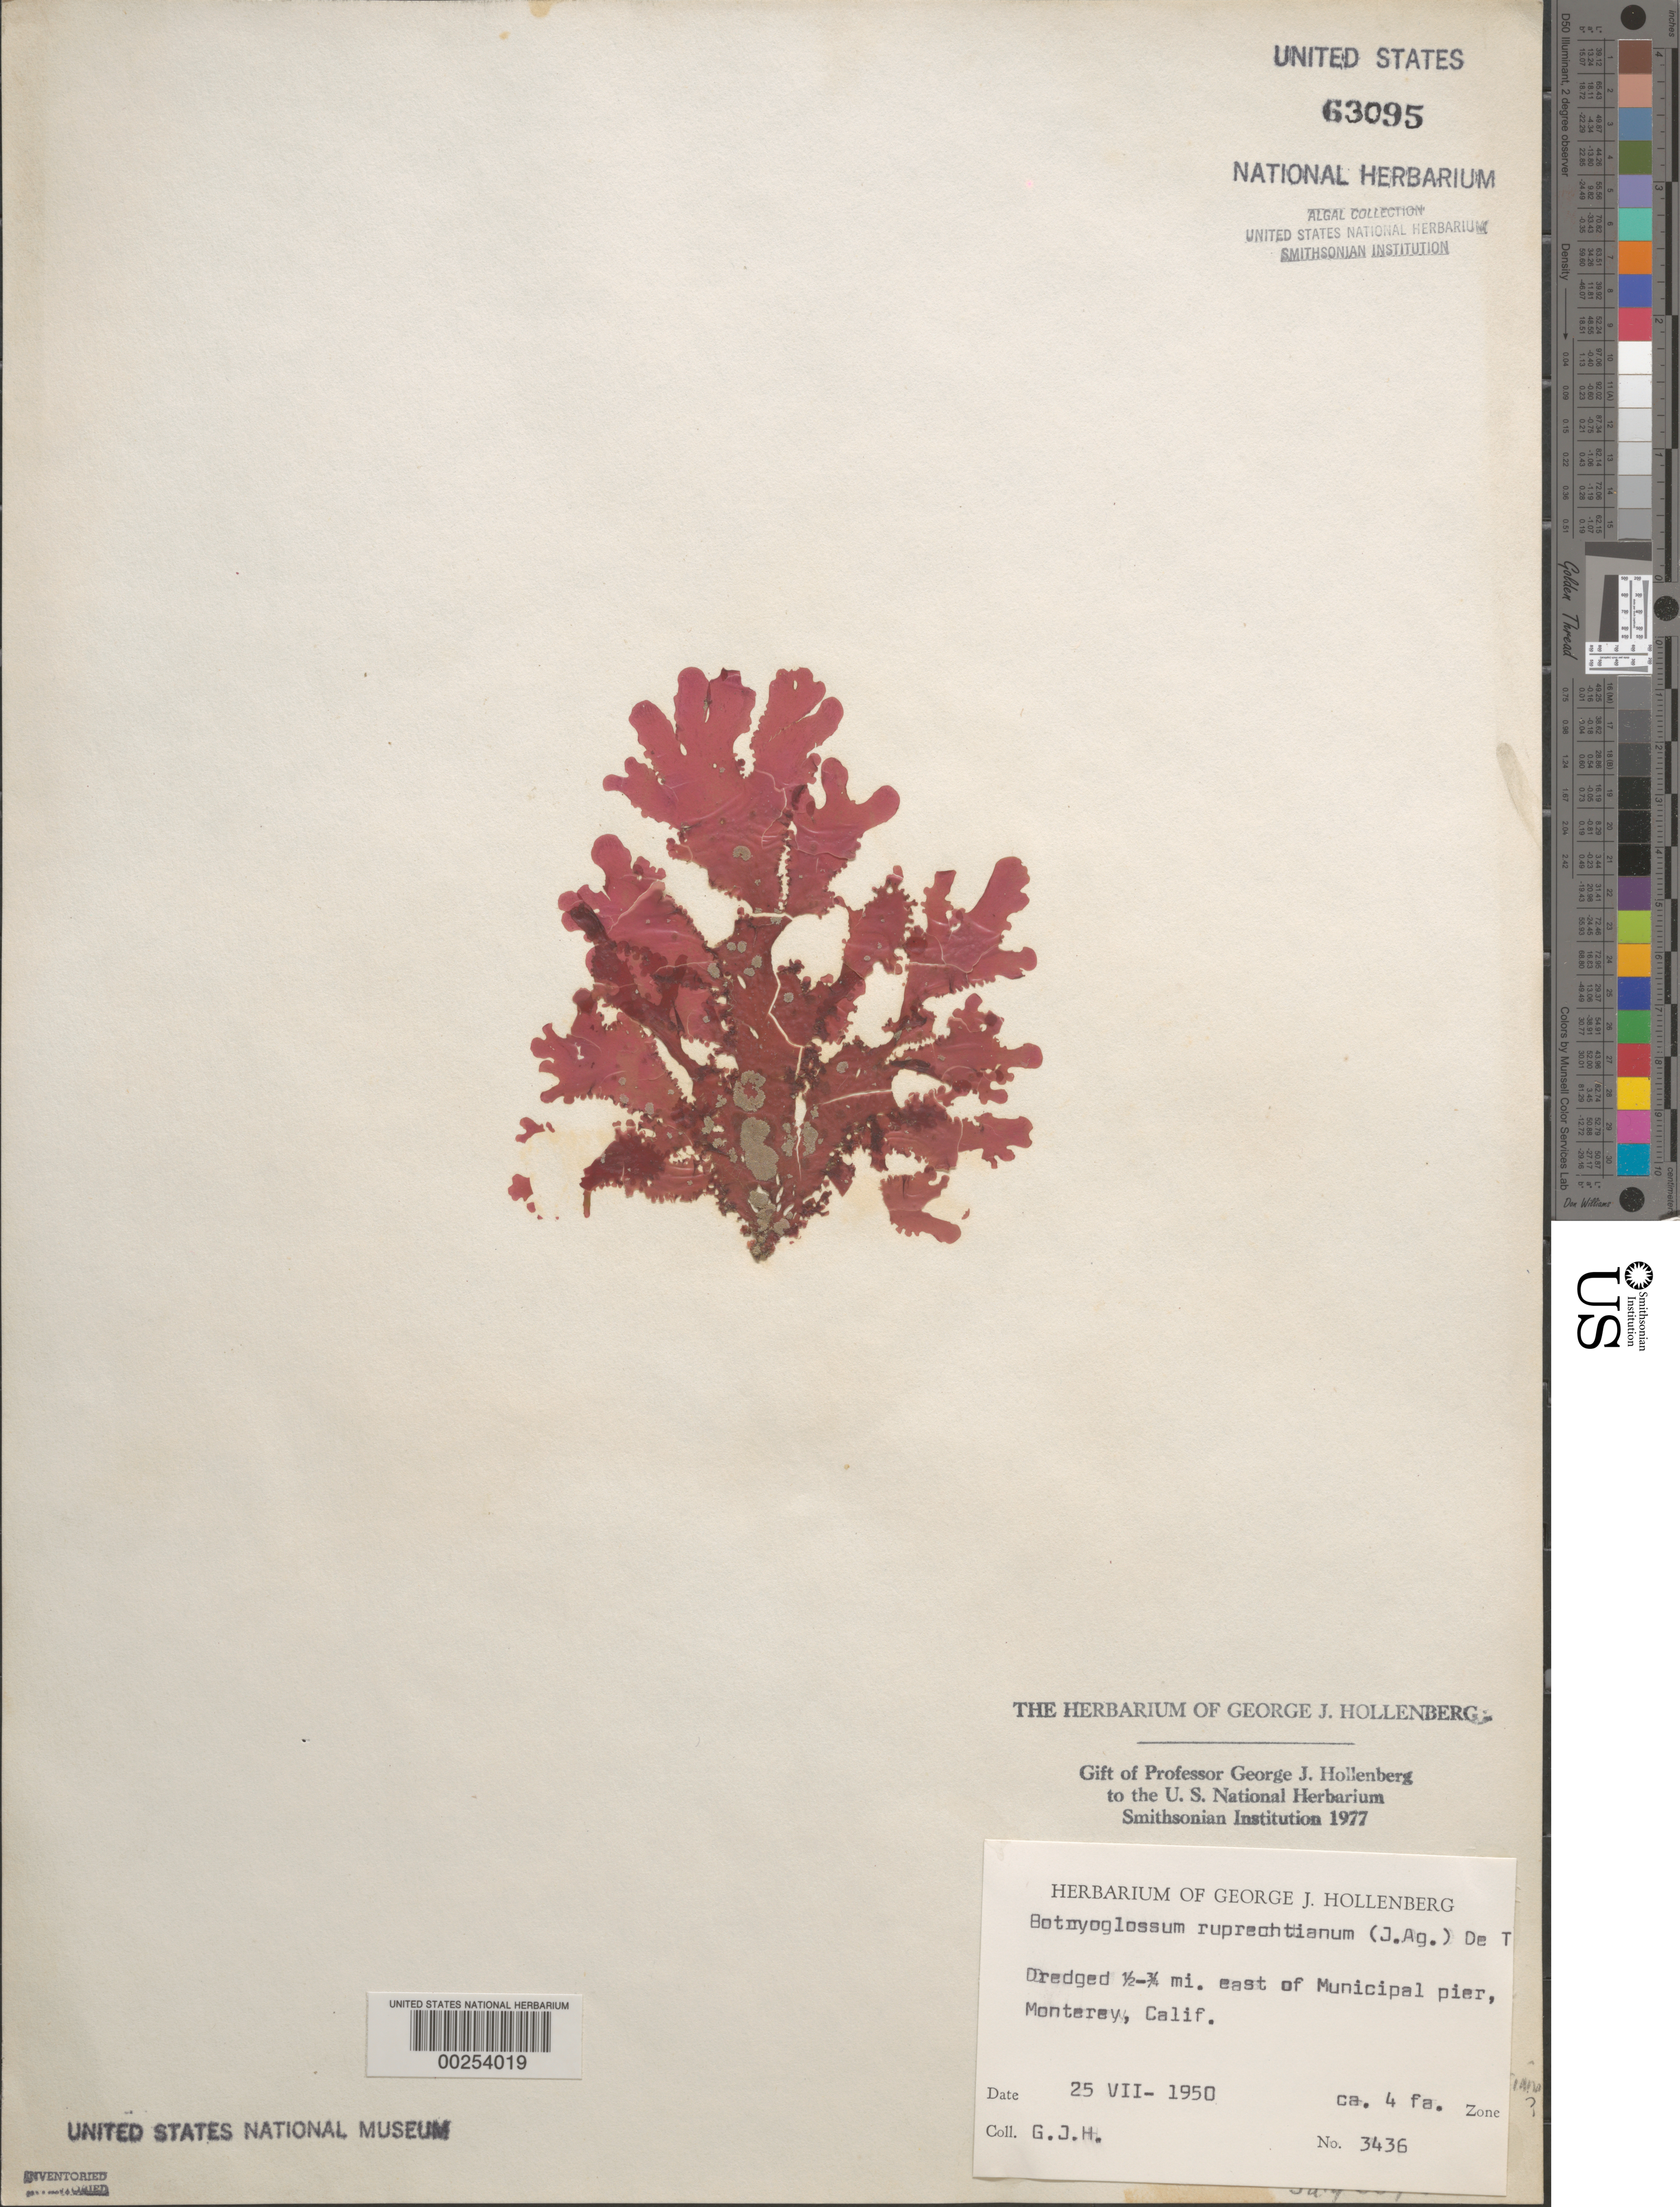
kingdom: Plantae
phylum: Rhodophyta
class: Florideophyceae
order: Ceramiales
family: Delesseriaceae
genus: Cryptopleura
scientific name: Cryptopleura ruprechtiana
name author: (J. Agardh) Kylin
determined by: Algae name updating Project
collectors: G. Hollenberg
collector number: GJH 3436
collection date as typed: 25 Jul 1950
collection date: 1950-07-25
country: United States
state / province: California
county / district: Monterey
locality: Monterey, 0.5-0.75 mile east of municipal pier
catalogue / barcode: US 63095